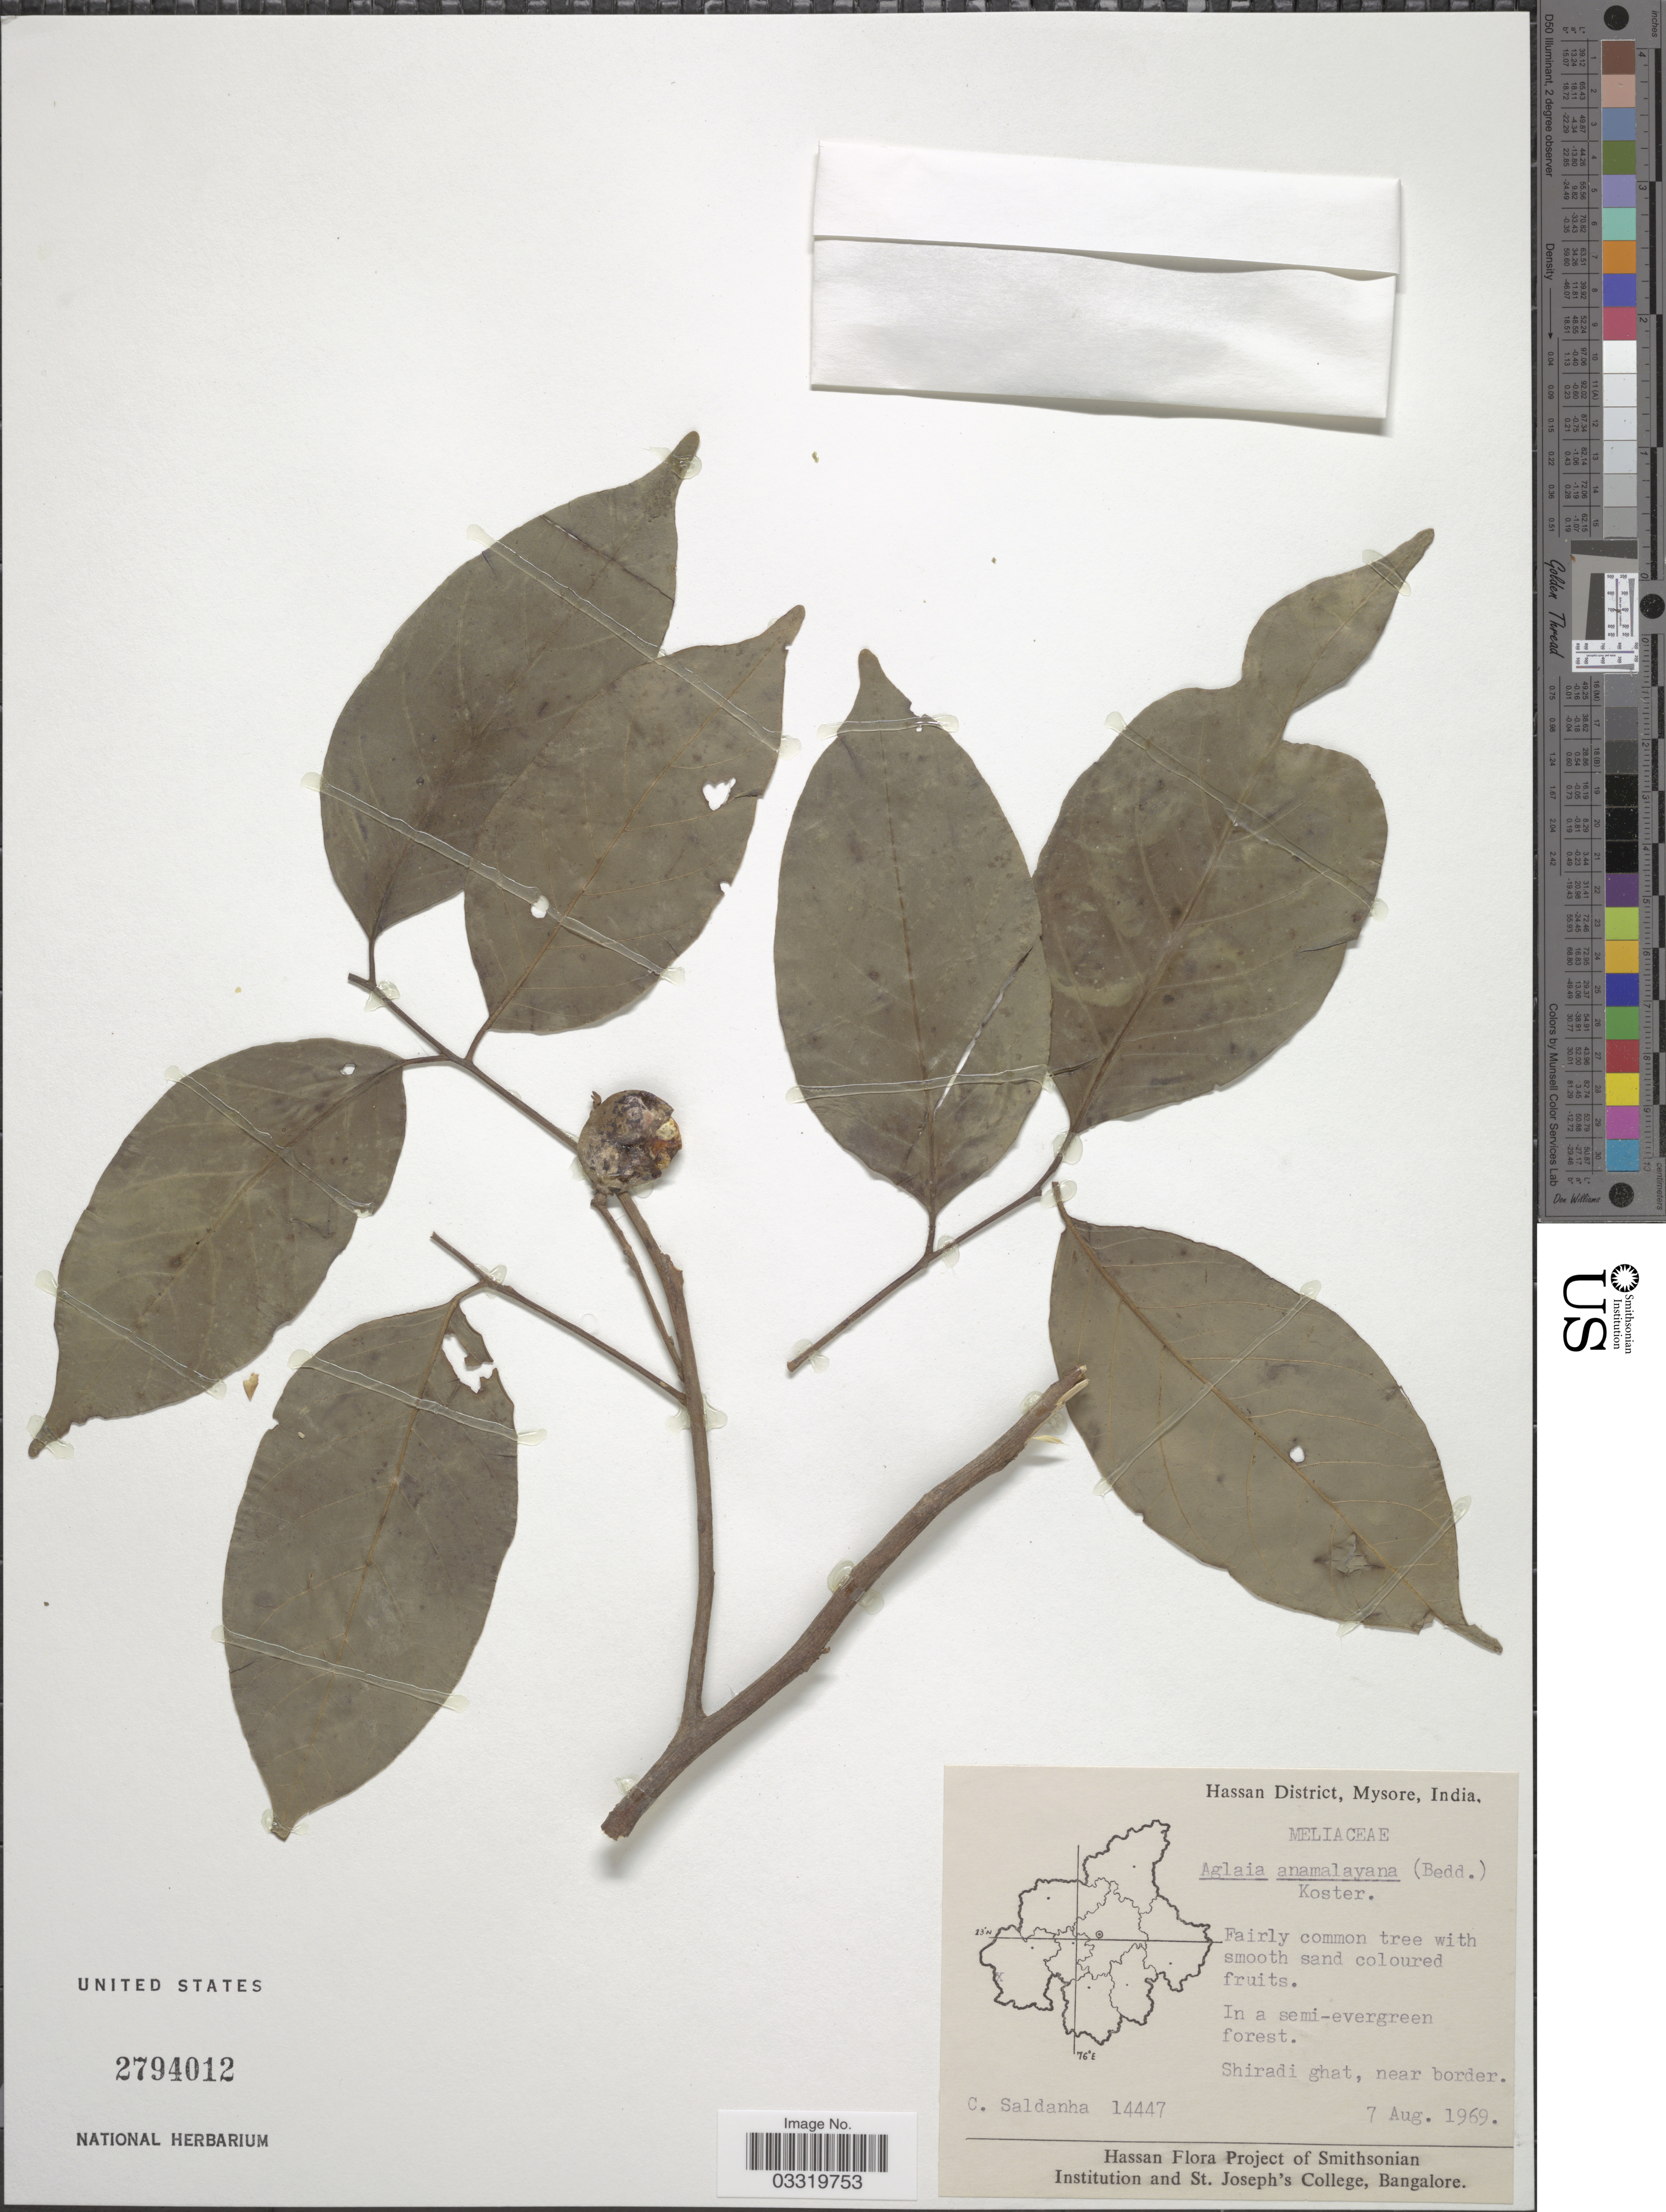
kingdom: Plantae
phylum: Tracheophyta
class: Magnoliopsida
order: Sapindales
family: Meliaceae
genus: Reinwardtiodendron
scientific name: Reinwardtiodendron anamalaiense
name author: Mabb.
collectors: C. Saldanha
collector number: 14447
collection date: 1969-08-07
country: India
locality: Hassan District, Mysore, Shiradi ghat, near border.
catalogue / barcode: US 2794012